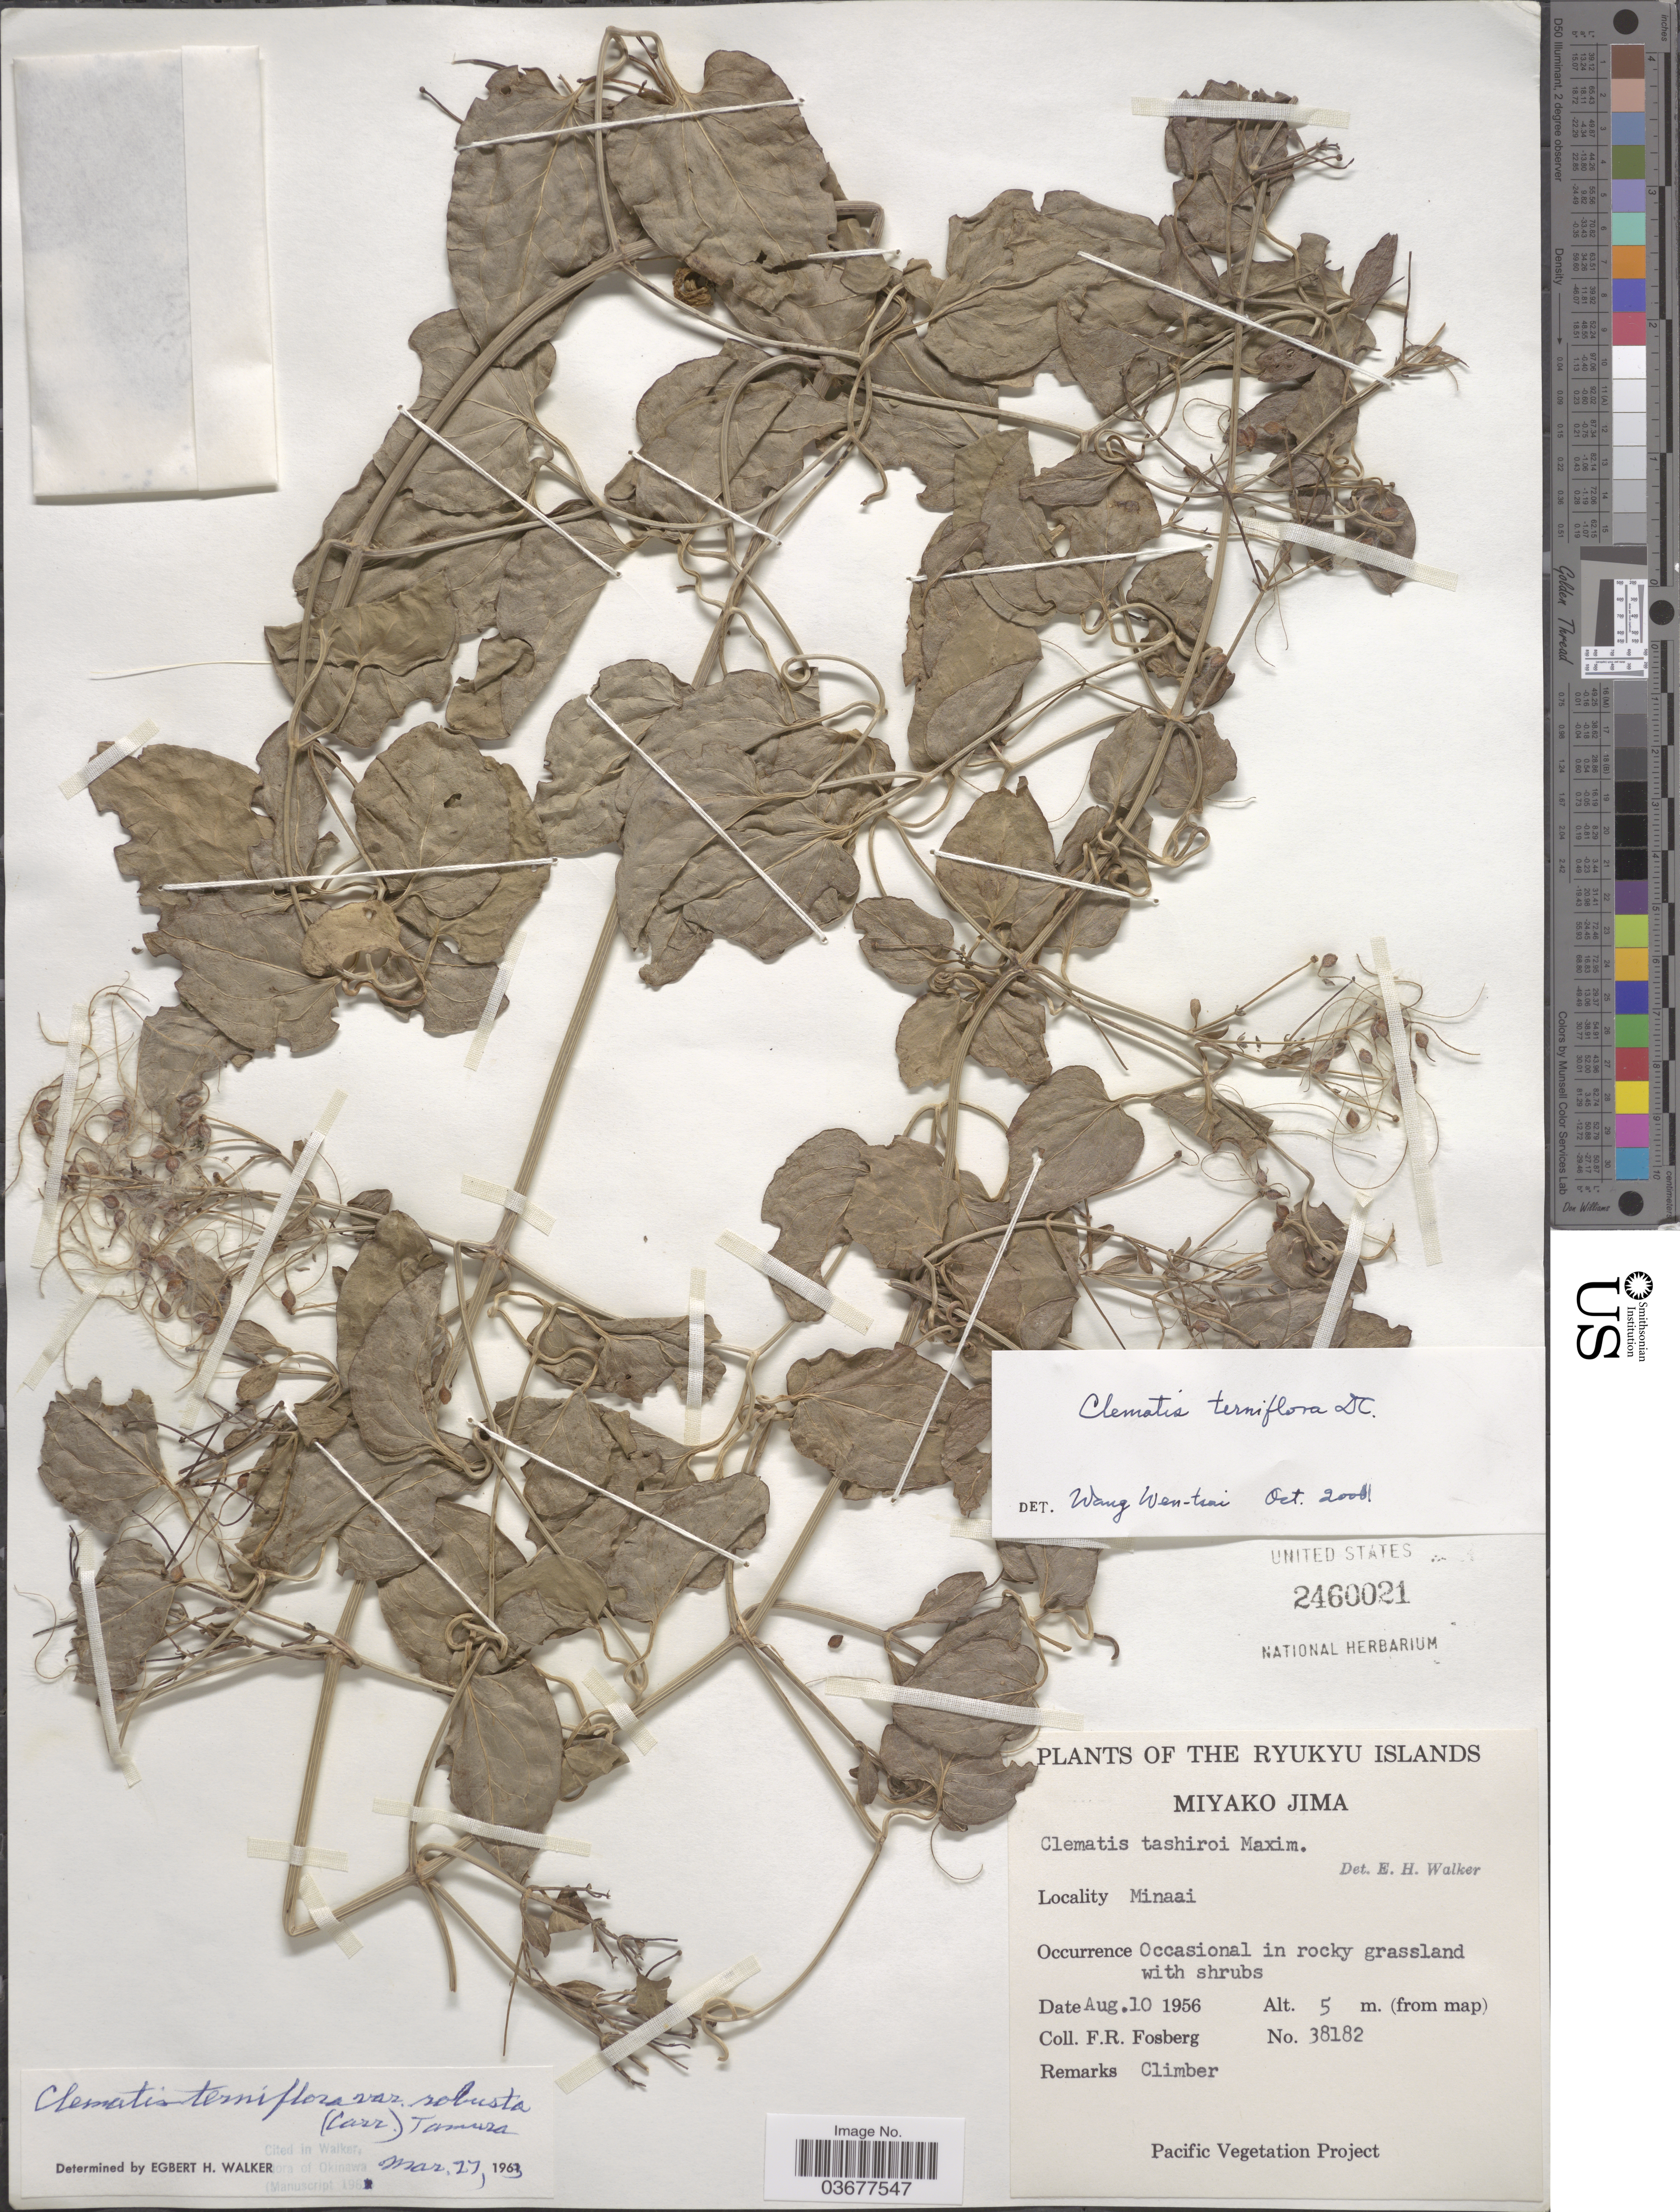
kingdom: Plantae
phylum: Tracheophyta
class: Magnoliopsida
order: Ranunculales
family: Ranunculaceae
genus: Clematis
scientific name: Clematis terniflora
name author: DC.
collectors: F. R. Fosberg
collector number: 38182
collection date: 1956-08-10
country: Japan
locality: The Ryukyu Islands, Miyako Jima. Minaai.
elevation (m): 5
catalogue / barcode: US 2460021